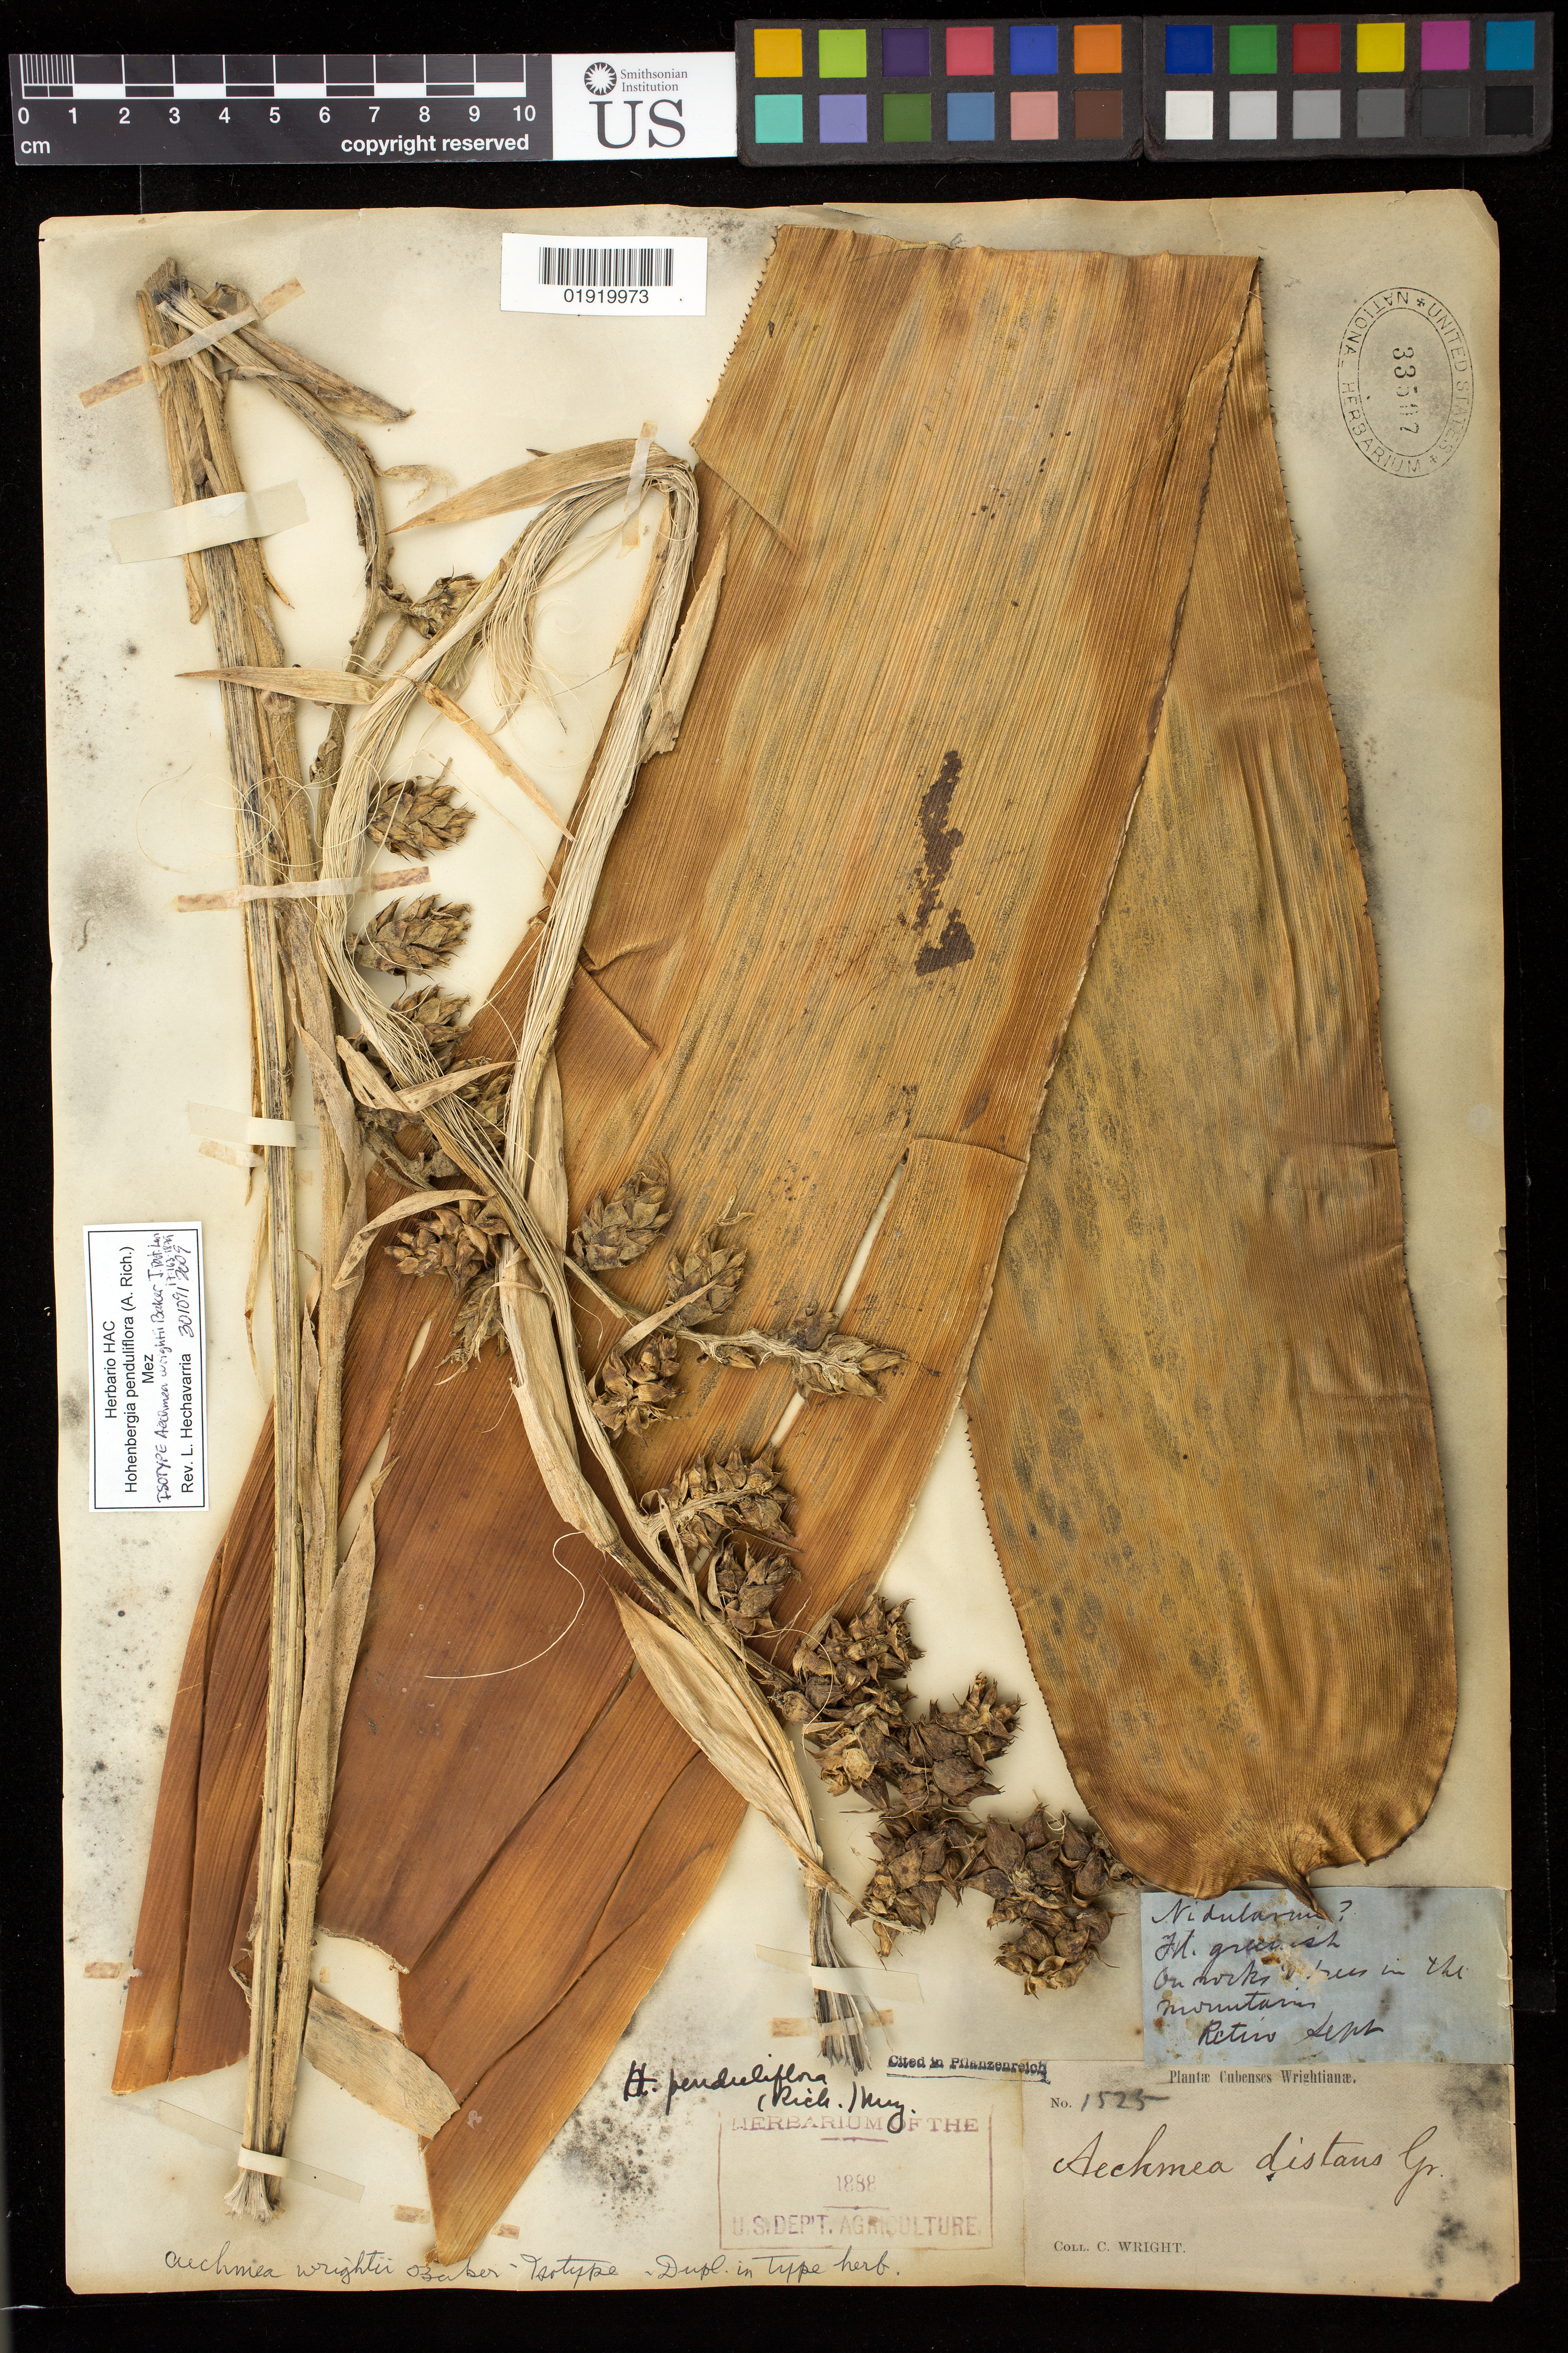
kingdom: Plantae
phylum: Tracheophyta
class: Liliopsida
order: Poales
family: Bromeliaceae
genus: Aechmea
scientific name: Aechmea wrightii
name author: Baker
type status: Isotype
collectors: C. Wright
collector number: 1525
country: Cuba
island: Greater Antilles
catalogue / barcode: US 33507